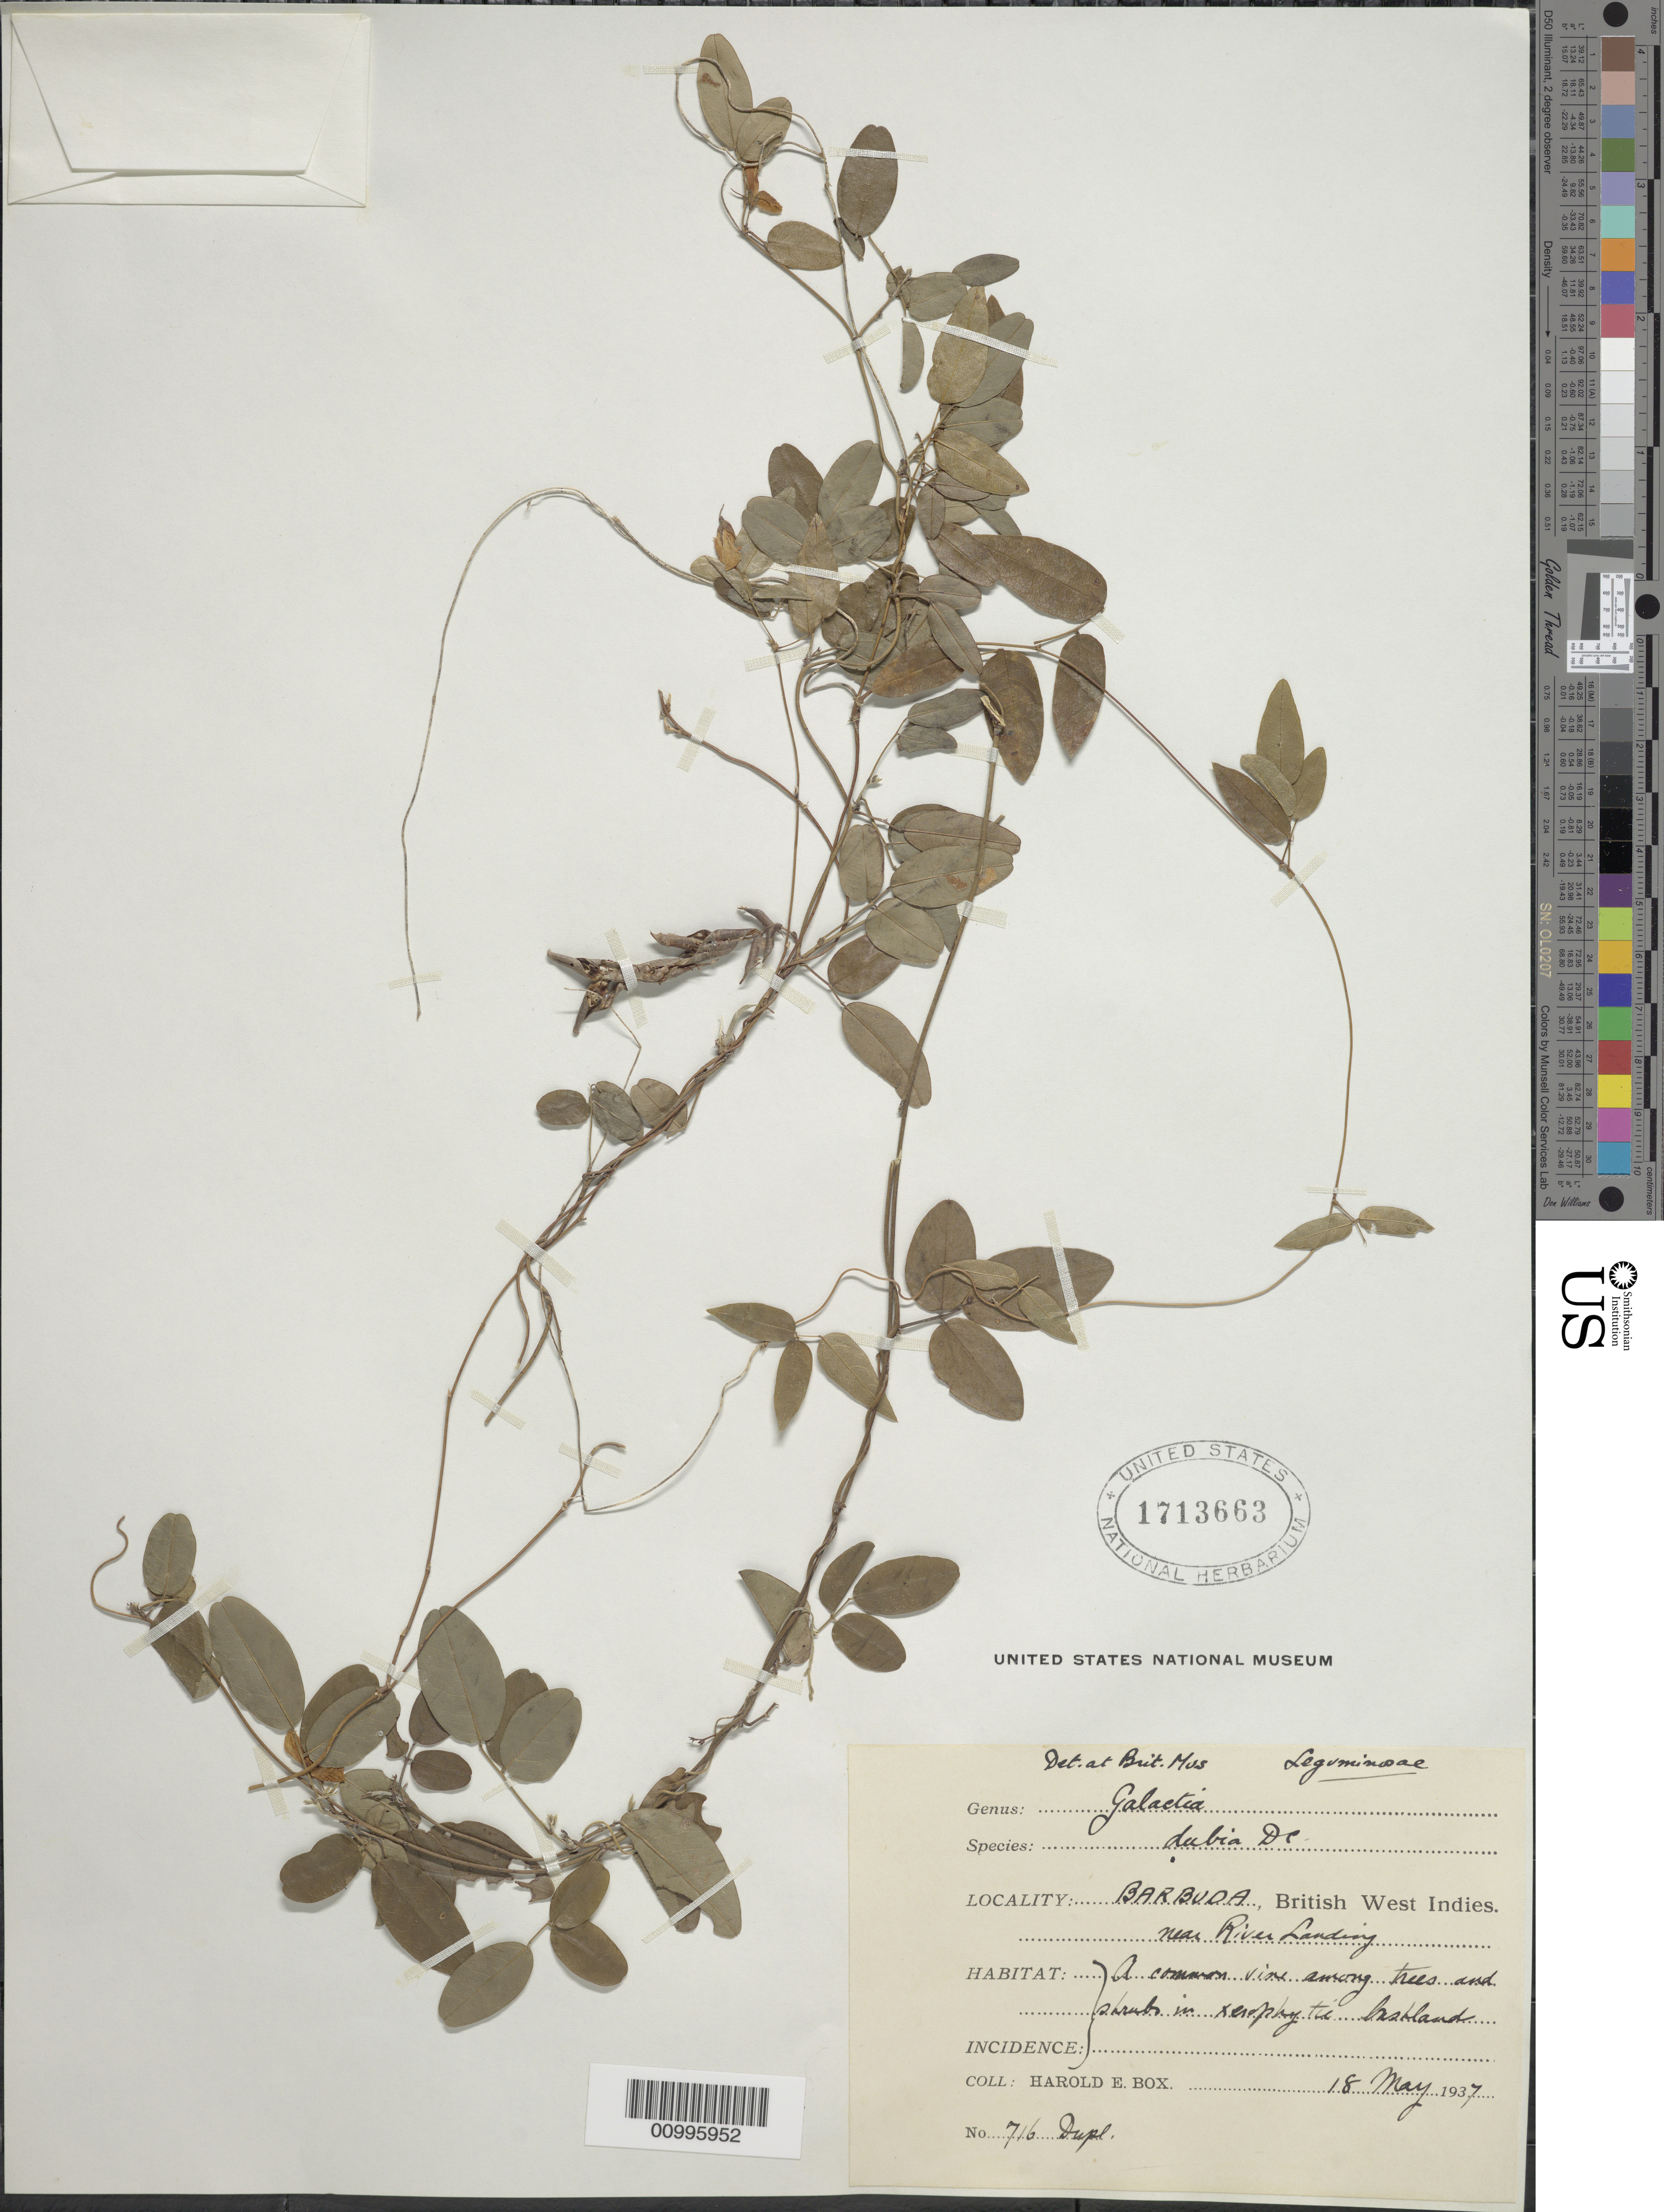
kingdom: Plantae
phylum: Tracheophyta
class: Magnoliopsida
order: Fabales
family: Fabaceae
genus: Galactia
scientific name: Galactia dubia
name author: DC.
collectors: H. E. Box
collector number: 716 Dupl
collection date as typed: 18 May 1937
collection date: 1937-05-18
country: Antigua and Barbuda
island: Leeward Is.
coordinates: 0 N, 0 E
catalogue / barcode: US 1713663